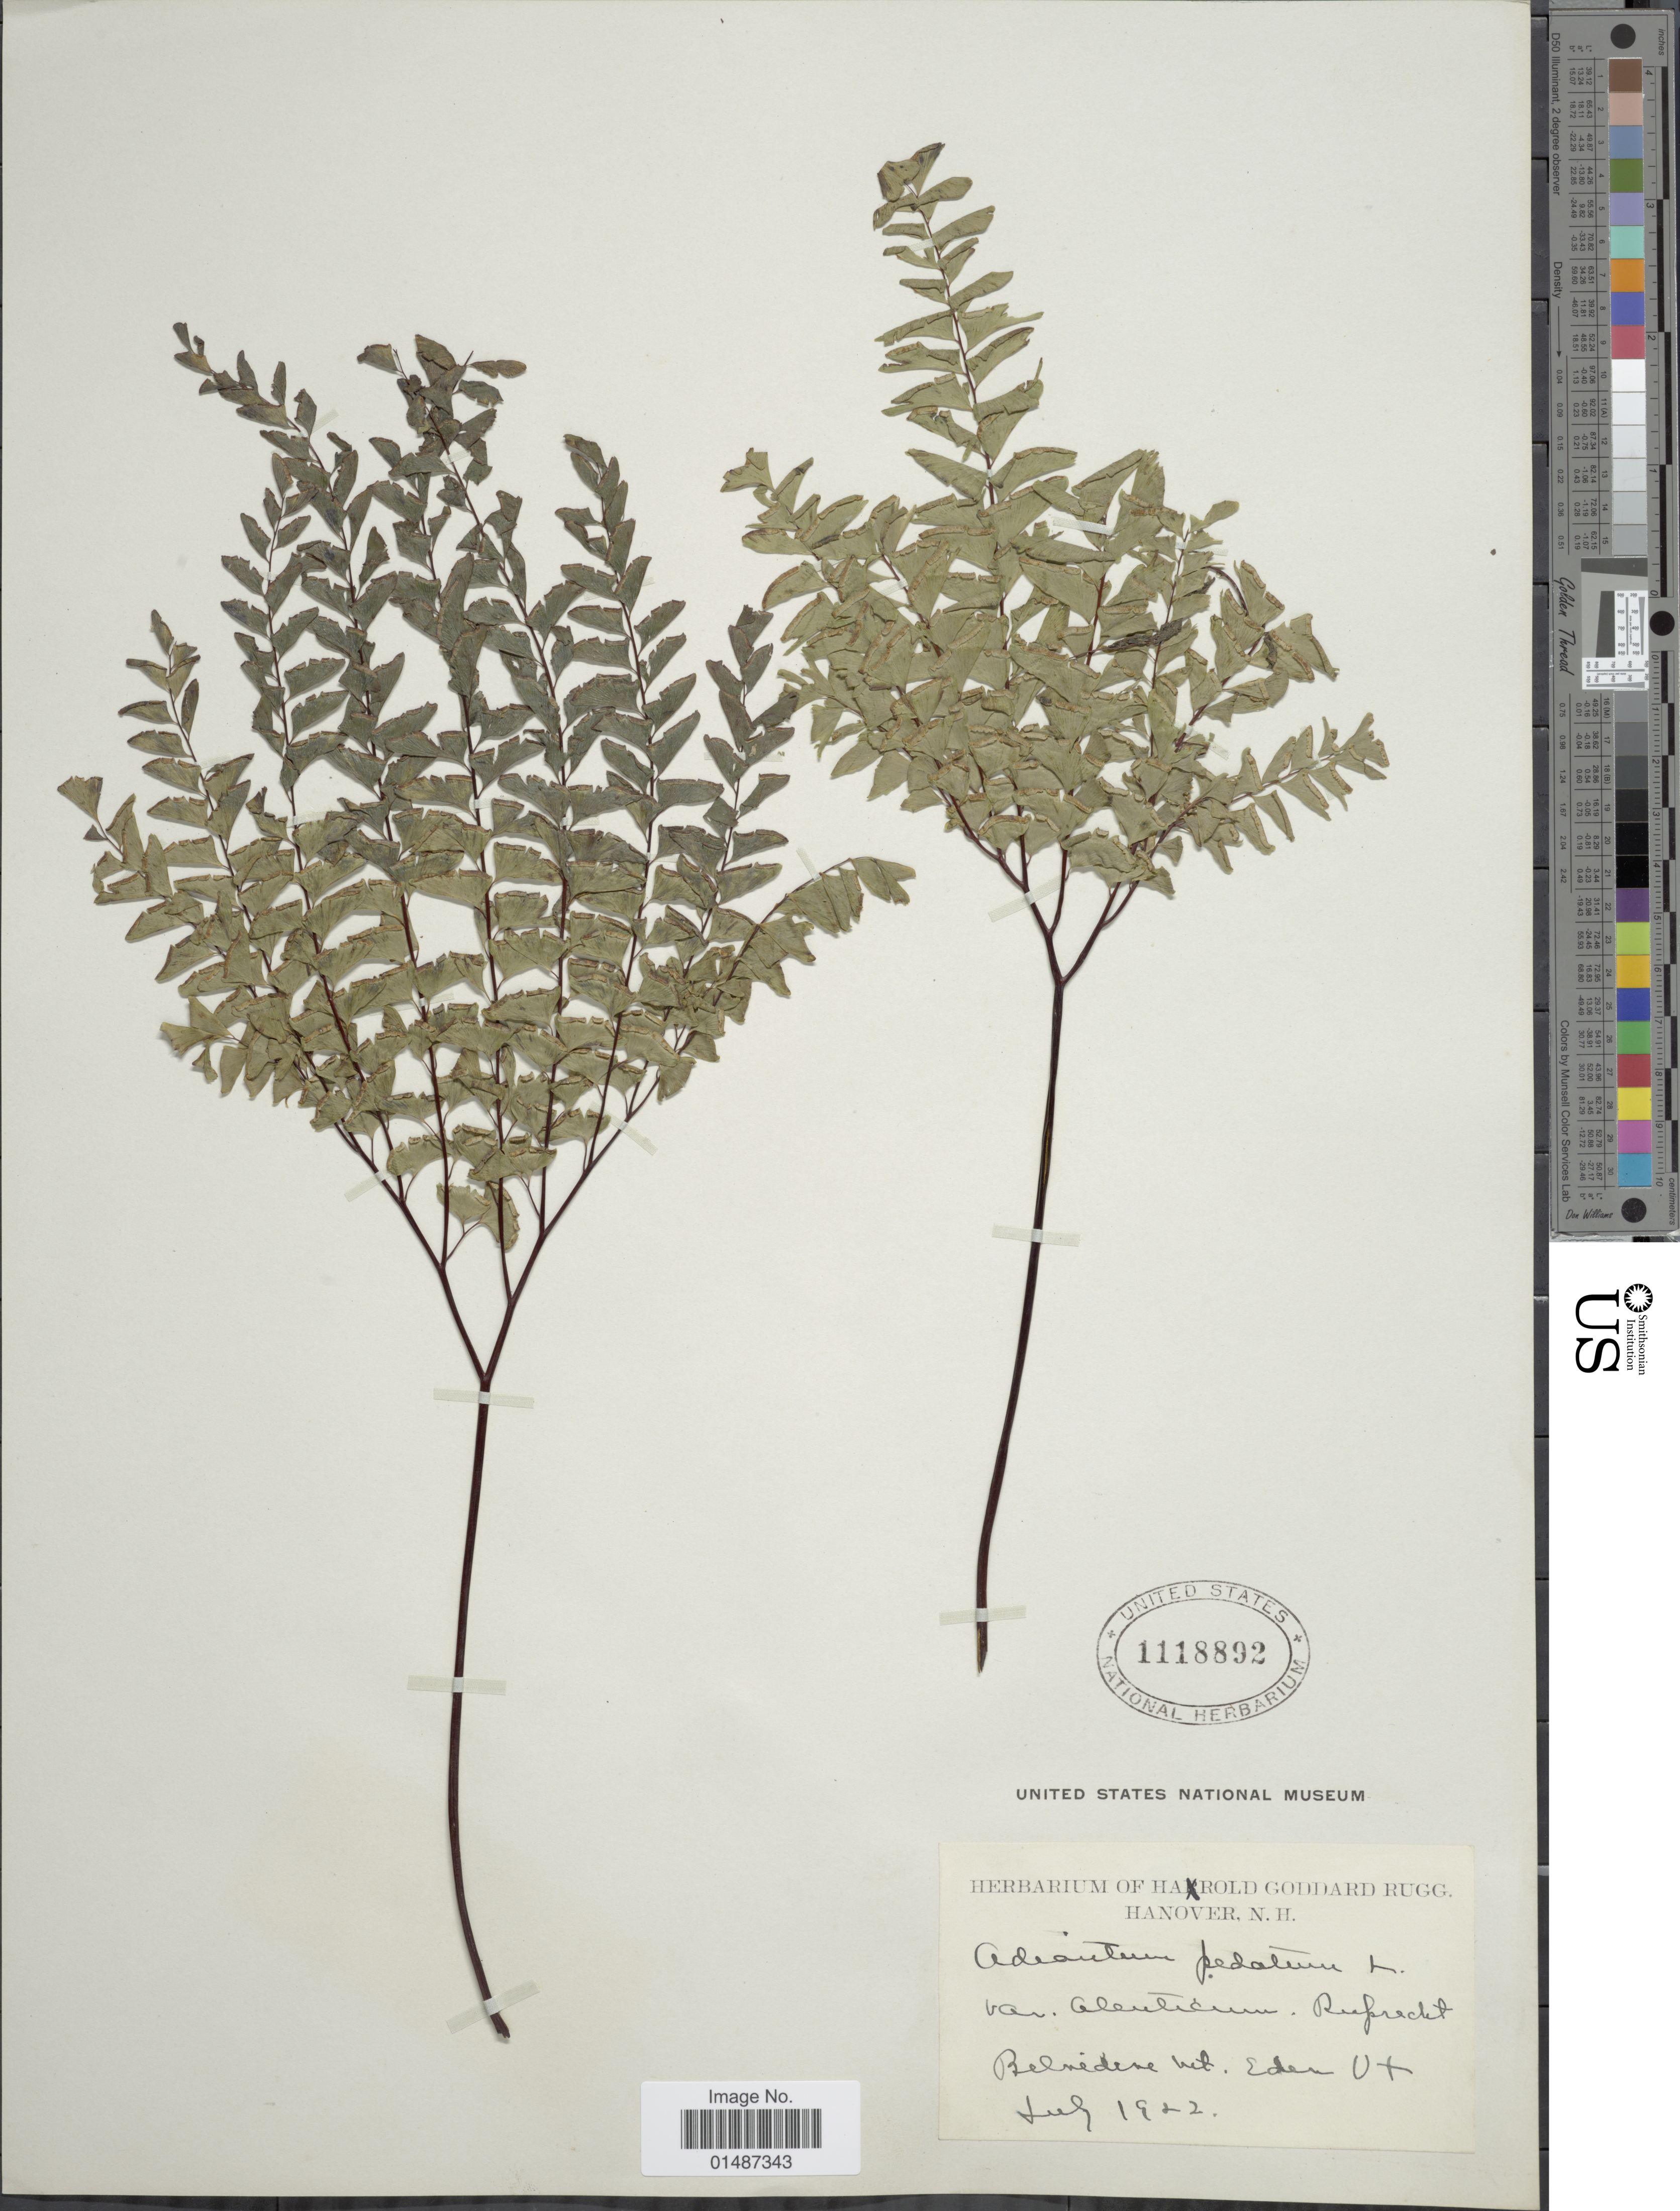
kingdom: Plantae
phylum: Tracheophyta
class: Polypodiopsida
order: Polypodiales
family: Pteridaceae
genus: Adiantum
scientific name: Adiantum pedatum subsp. calderi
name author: Cody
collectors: ex herb. Harold Goddard Rugg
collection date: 1922-07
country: United States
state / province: Vermont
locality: Hanover. Belvidere Mt. Eden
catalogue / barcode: US 1118892